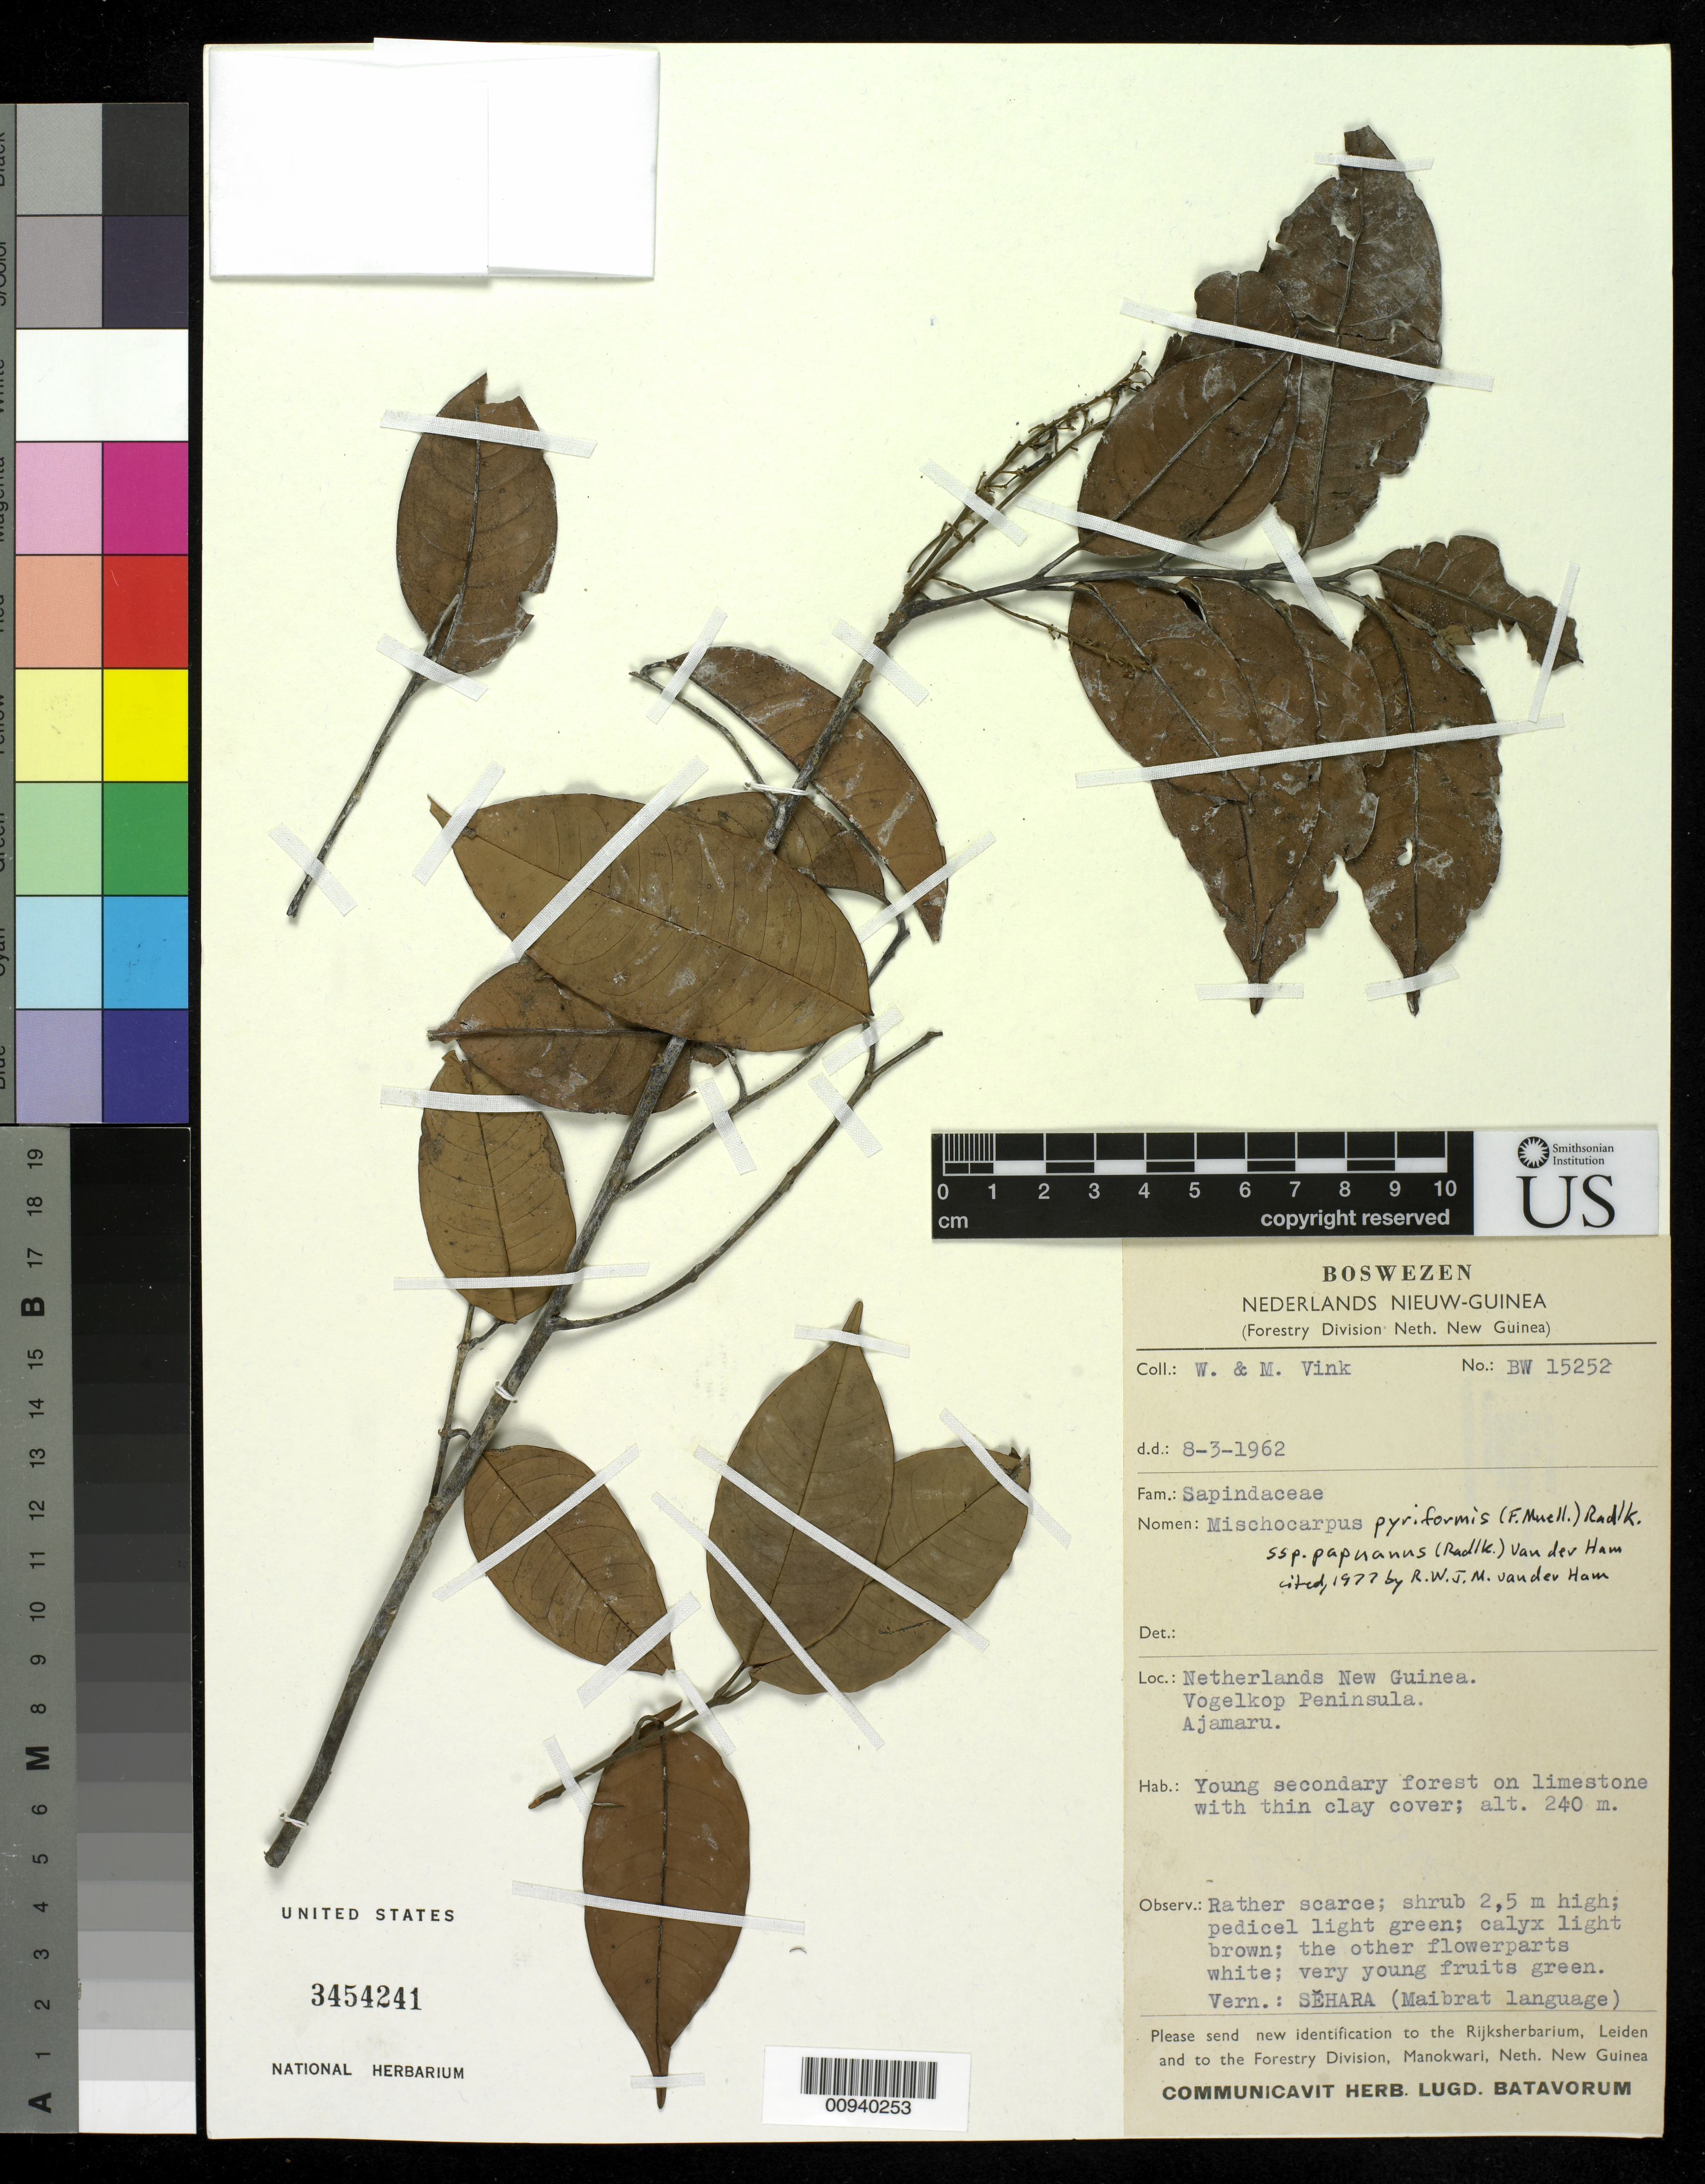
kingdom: Plantae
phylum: Tracheophyta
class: Magnoliopsida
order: Sapindales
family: Sapindaceae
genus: Mischocarpus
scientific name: Mischocarpus pyriformis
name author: (F. Muell.) Radlk.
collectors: W. Vink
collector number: BW 15252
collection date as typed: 08 Mar 1962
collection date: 1962-03-08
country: Indonesia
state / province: Papua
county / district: Papua Barat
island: New Guinea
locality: Vogel Kop peninsula, Ajamaru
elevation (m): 240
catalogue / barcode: US 3454241